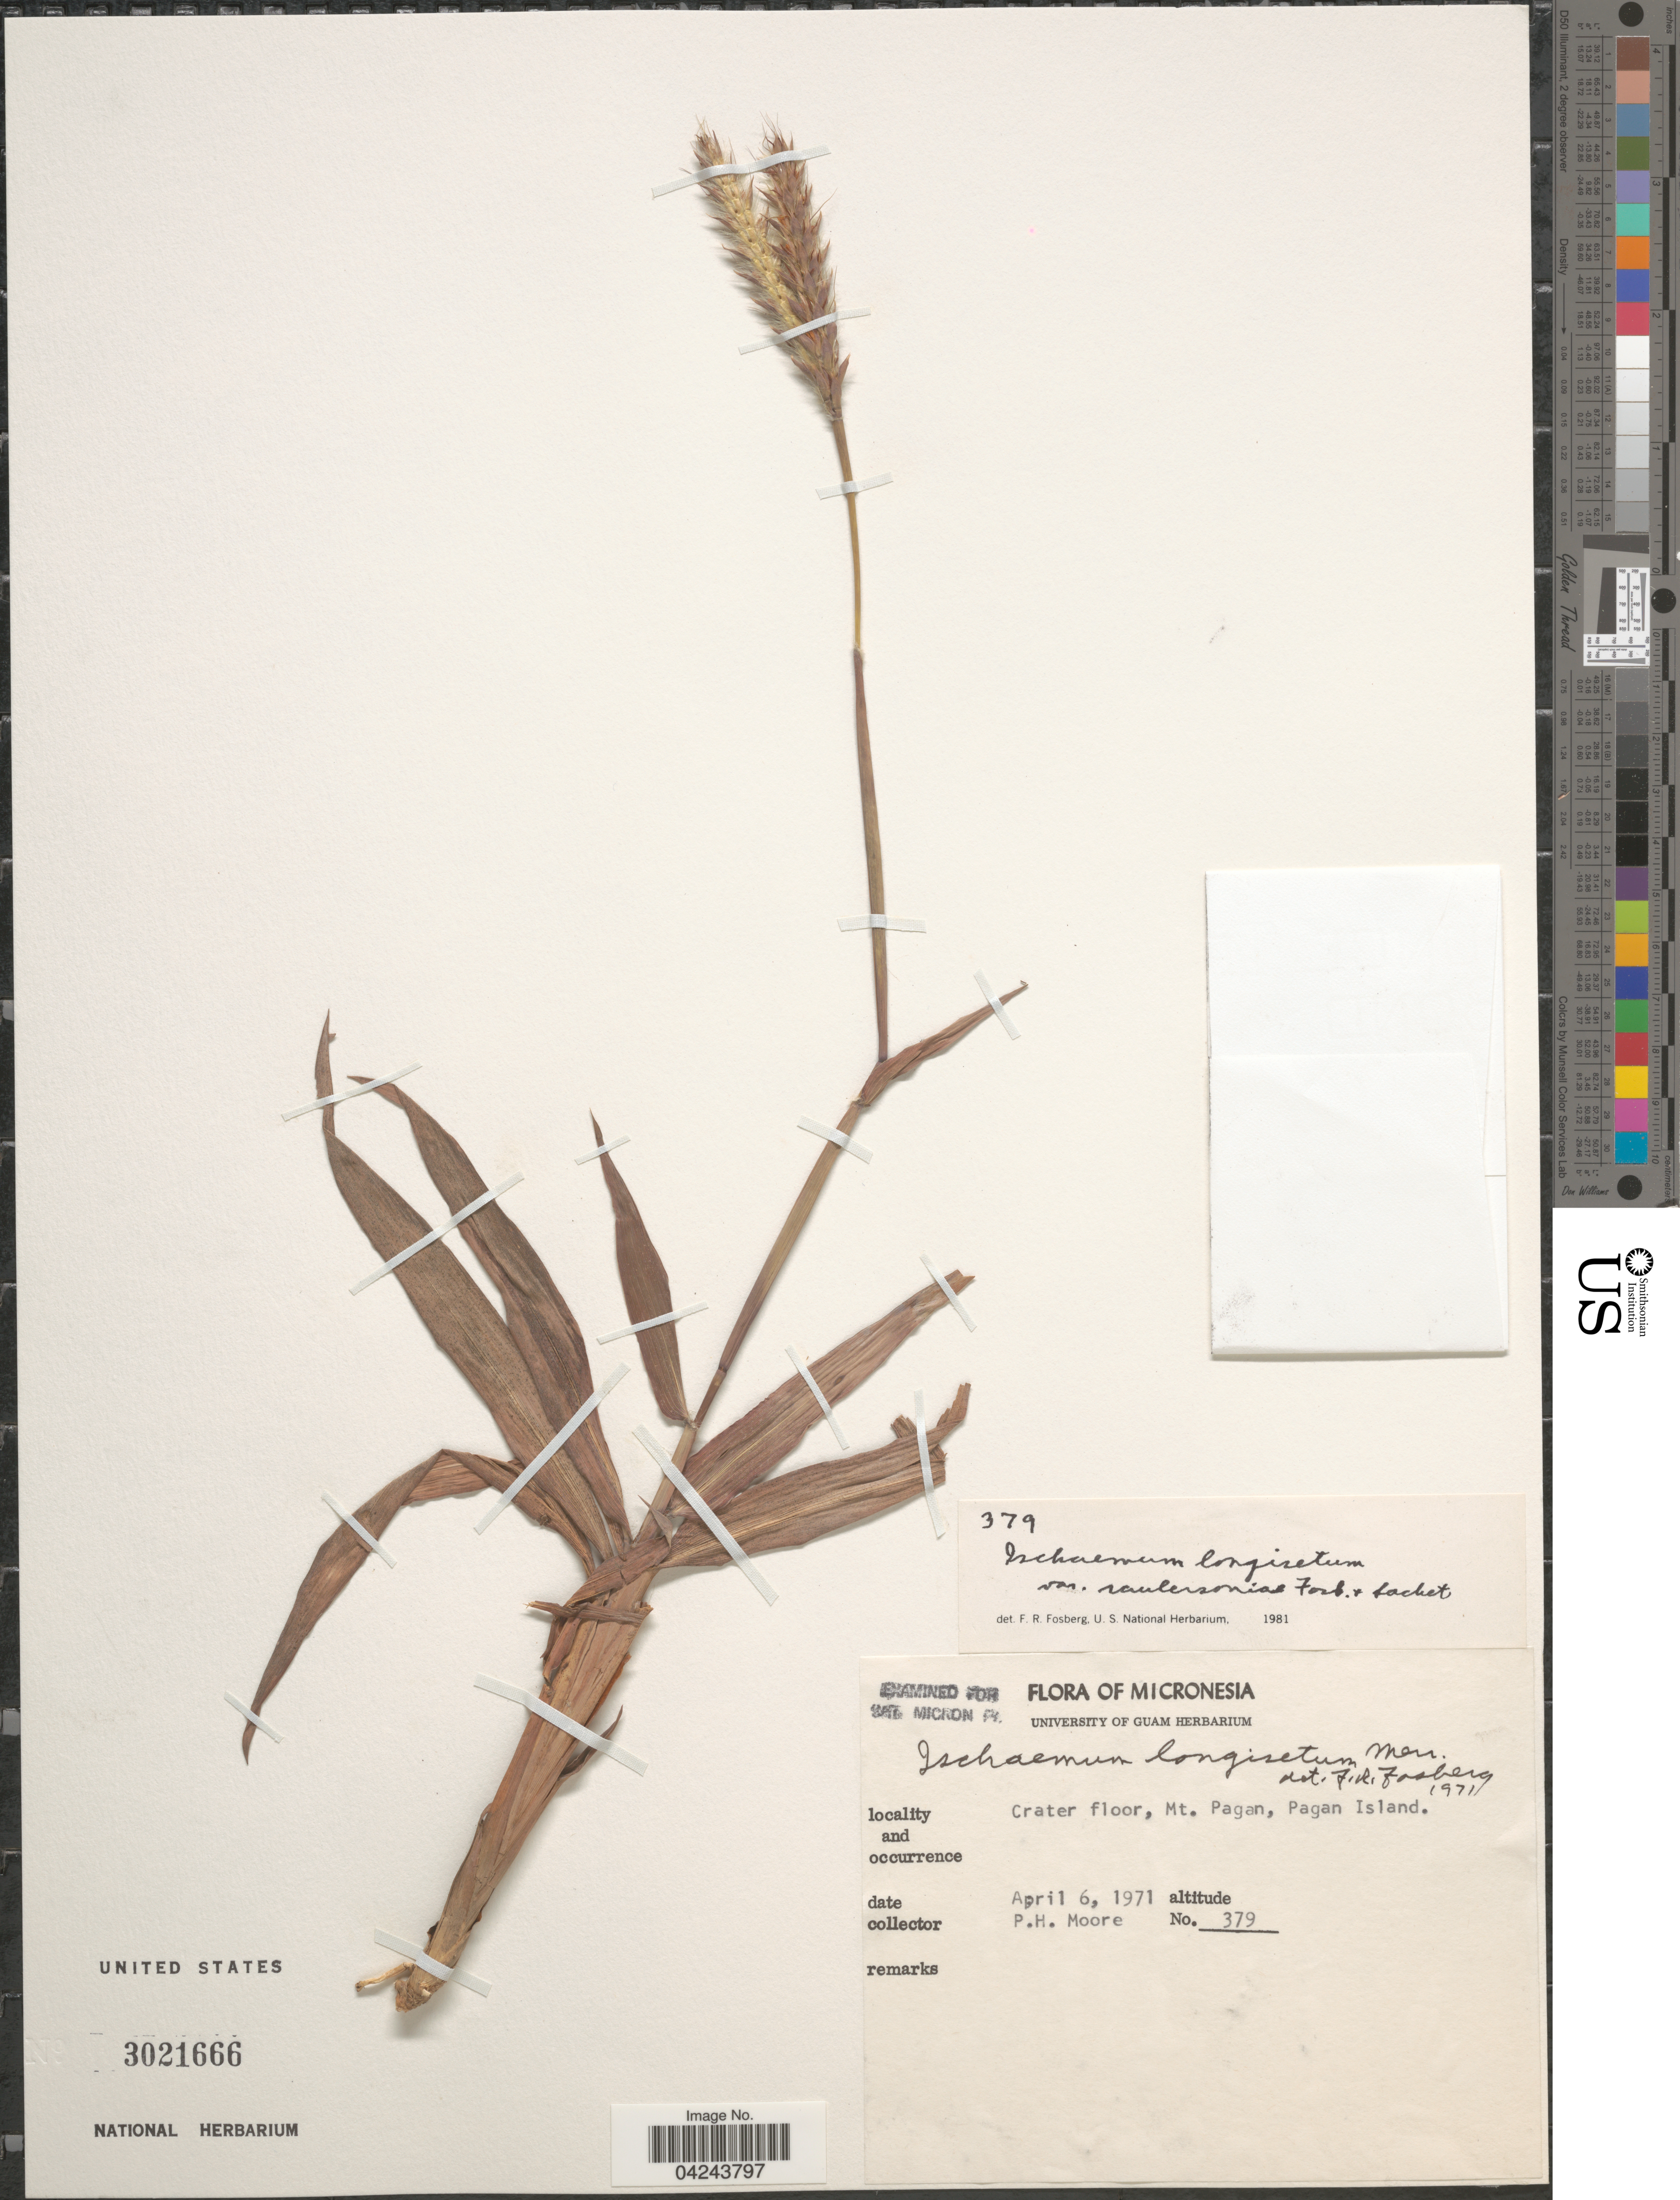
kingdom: Plantae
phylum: Tracheophyta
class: Liliopsida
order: Poales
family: Poaceae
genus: Ischaemum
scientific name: Ischaemum longisetum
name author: Merr.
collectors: P. H. Moore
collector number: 379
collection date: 1971-04-06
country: Northern Mariana Islands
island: Pagan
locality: Crater floor, Mt. Pagan, Pagan Island.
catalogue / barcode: US 3021666